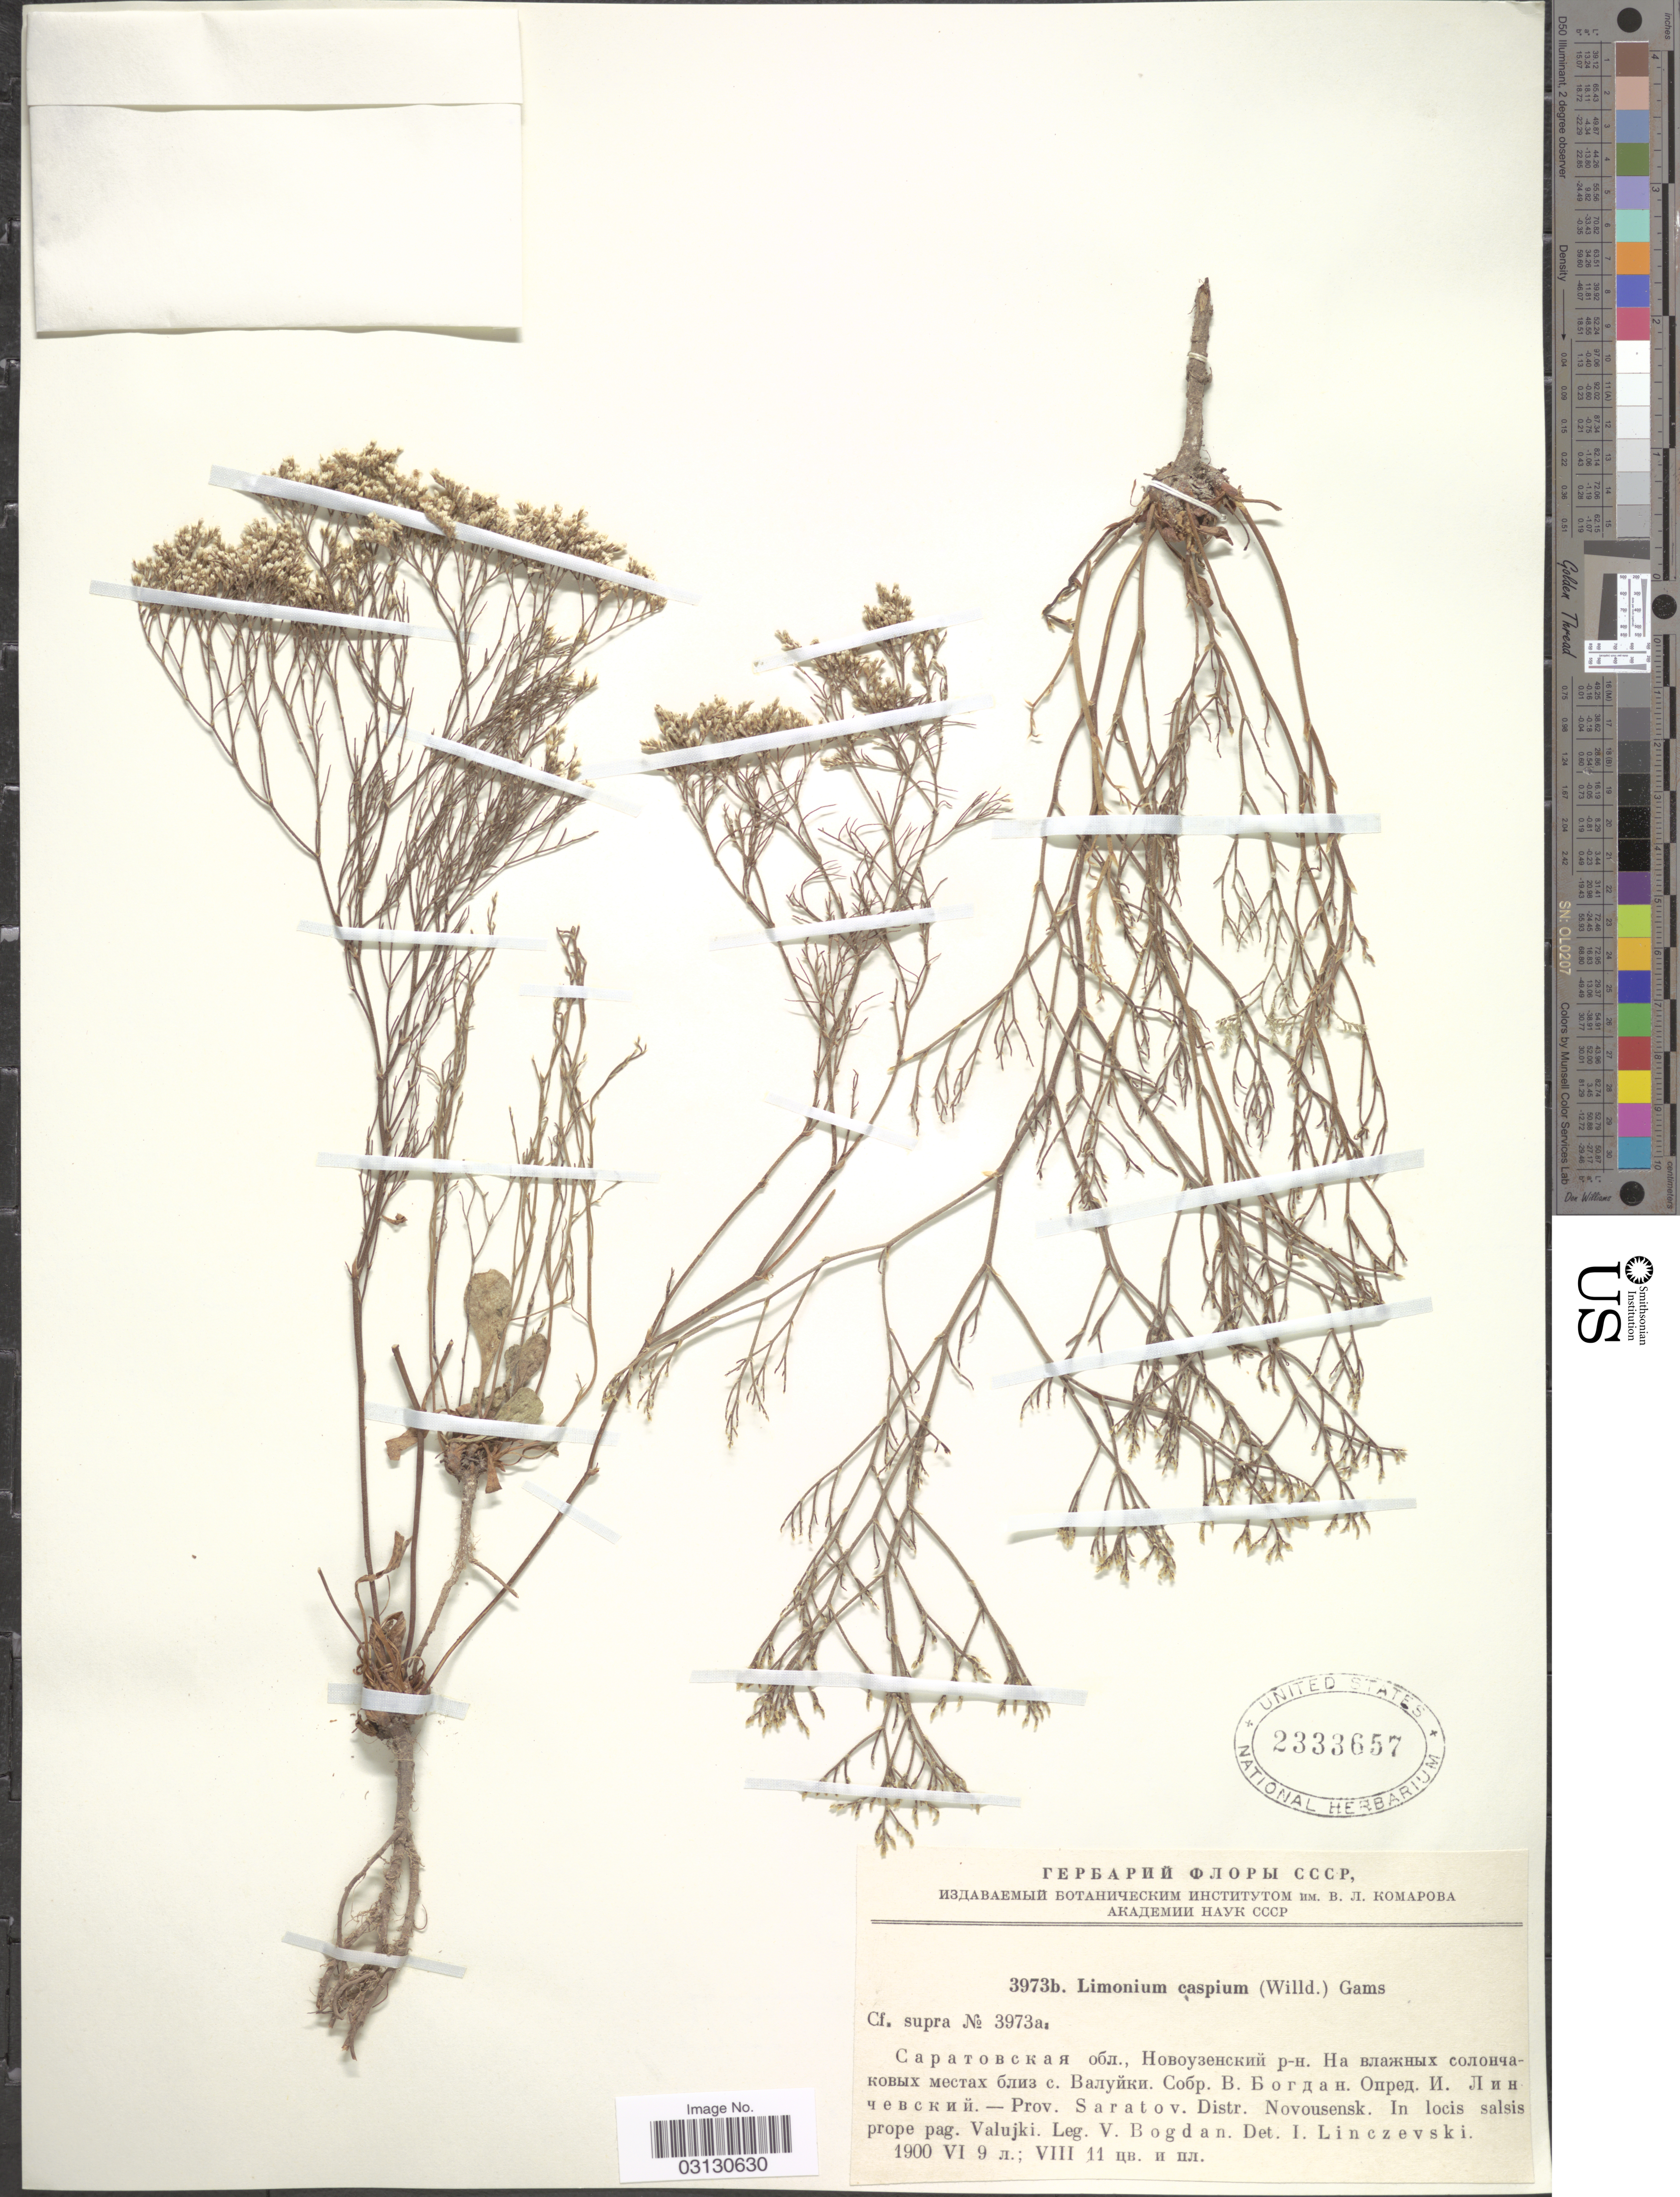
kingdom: Plantae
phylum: Tracheophyta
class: Magnoliopsida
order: Caryophyllales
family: Plumbaginaceae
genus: Limonium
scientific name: Limonium caspium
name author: (Willd.) P. Fourn.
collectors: V. Bogdan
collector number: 3973b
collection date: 1900-06-09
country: Russian Federation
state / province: Saratov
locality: Distr. Novousensk, In locis salsis prope pag. Valujki.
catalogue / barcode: US 2333657